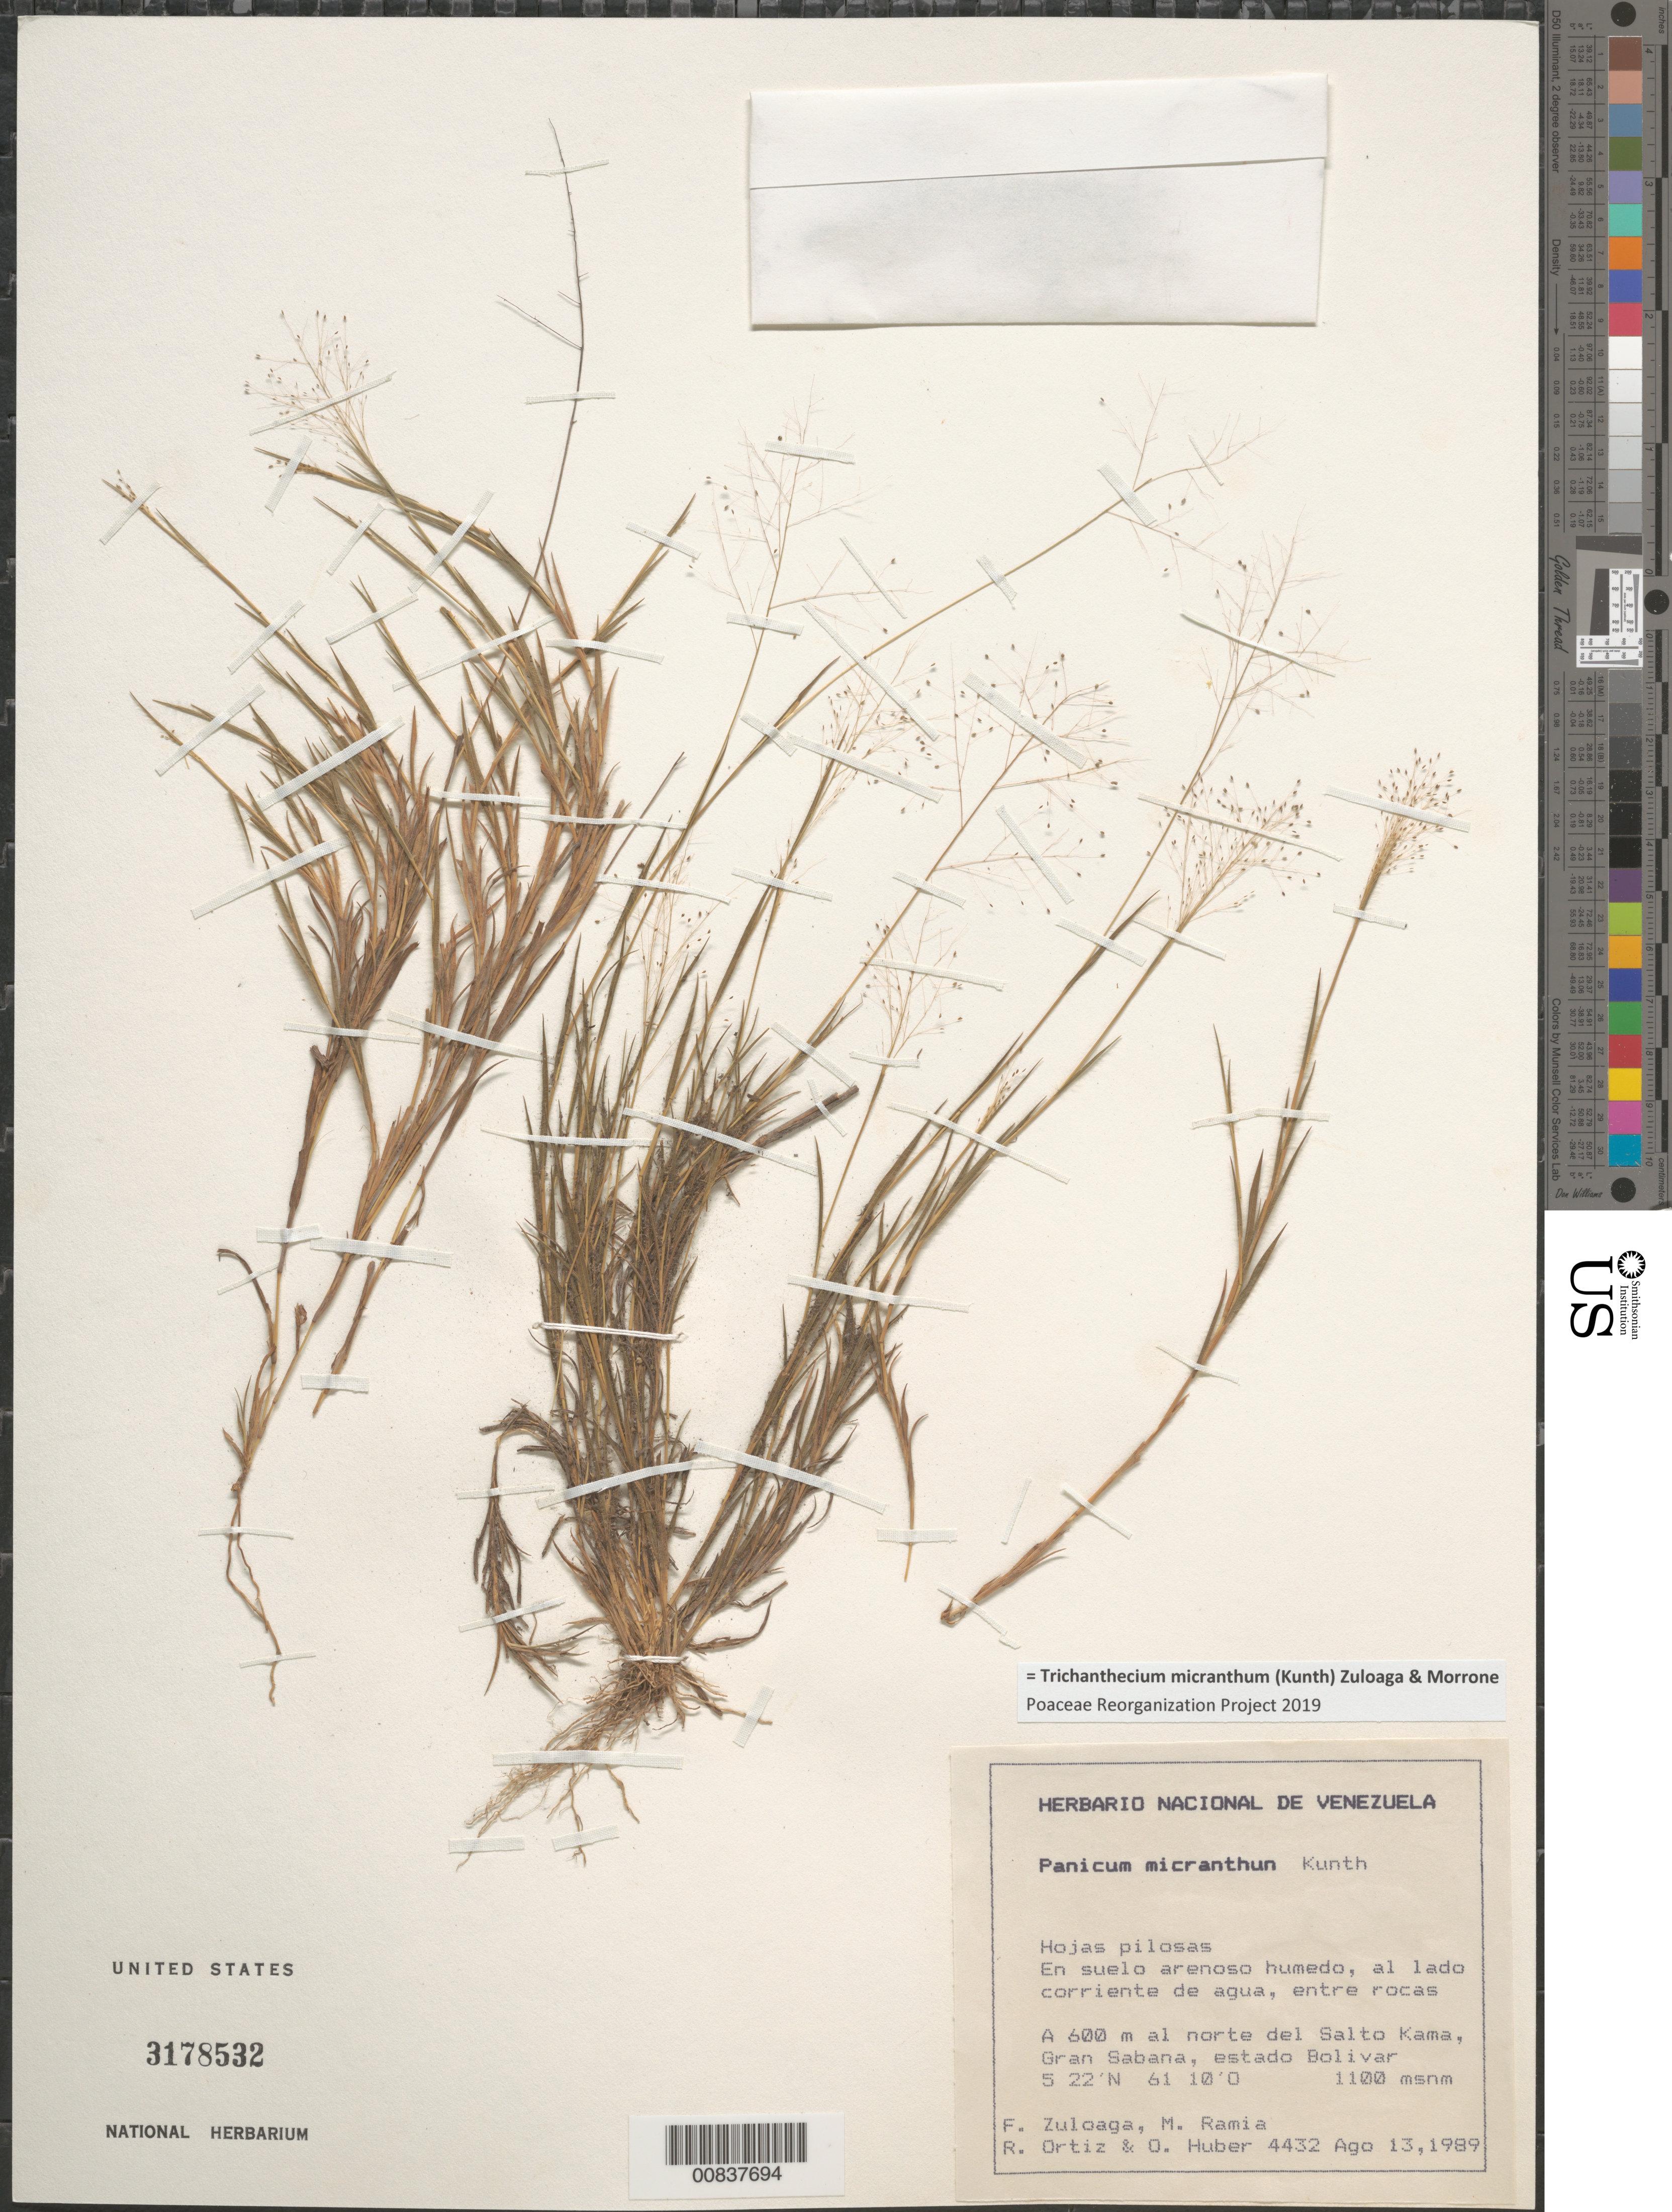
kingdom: Plantae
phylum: Tracheophyta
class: Liliopsida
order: Poales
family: Poaceae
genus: Trichanthecium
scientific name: Trichanthecium micranthum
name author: (Kunth) Zuloaga & Morrone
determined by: Poaceae Reorganization Project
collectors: F. O. Zuloaga, M. Ramia, R. Ortíz & O. Huber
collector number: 4432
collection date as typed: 13-Aug-89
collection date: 1989-08-13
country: Venezuela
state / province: Bolívar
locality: Gran Sabana, 600 m N del Salto Kama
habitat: Suelo arenoso humedo, al lado corriente de agua, entre rocas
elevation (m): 1100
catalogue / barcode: US 3178532